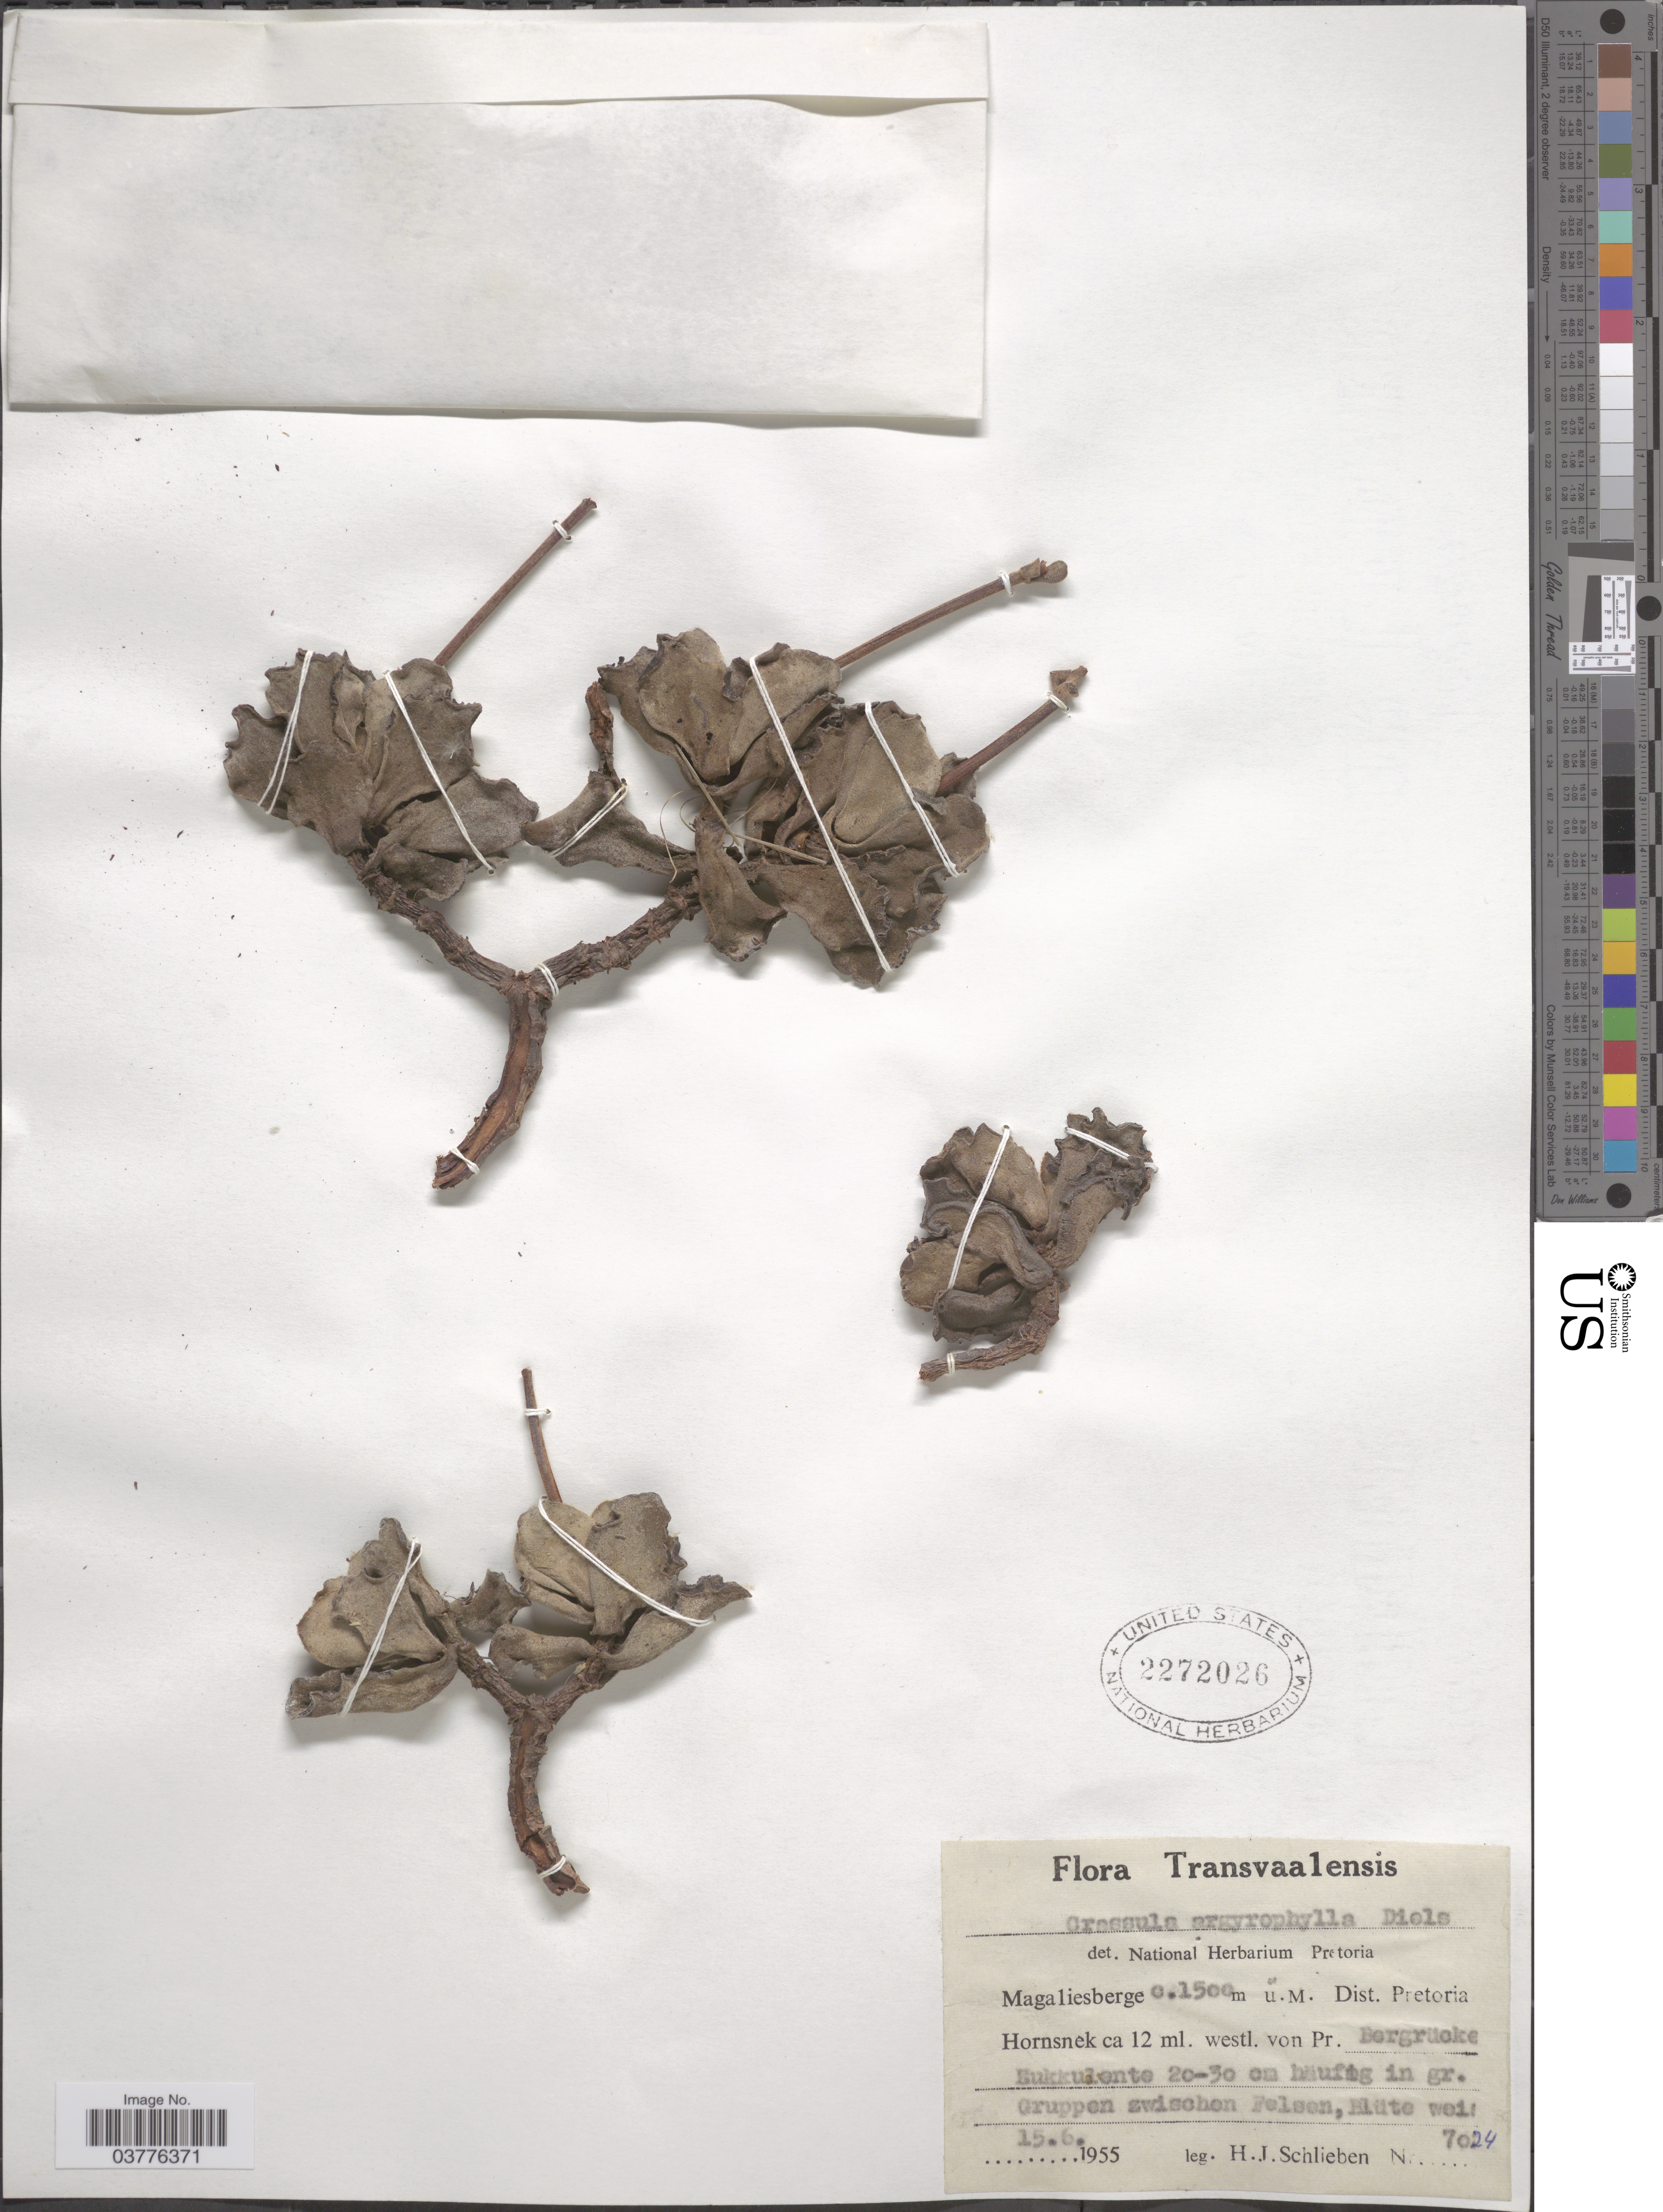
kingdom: Plantae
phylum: Tracheophyta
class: Magnoliopsida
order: Saxifragales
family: Crassulaceae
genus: Crassula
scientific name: Crassula globularioides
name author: Britten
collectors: H. J. Schlieben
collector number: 7024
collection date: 1955-06-15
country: South Africa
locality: Transvaalensis. Dist. Pretoria Hornsnek westl. von Pr. Bergrücke Bukkulente.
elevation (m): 1500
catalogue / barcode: US 2272026